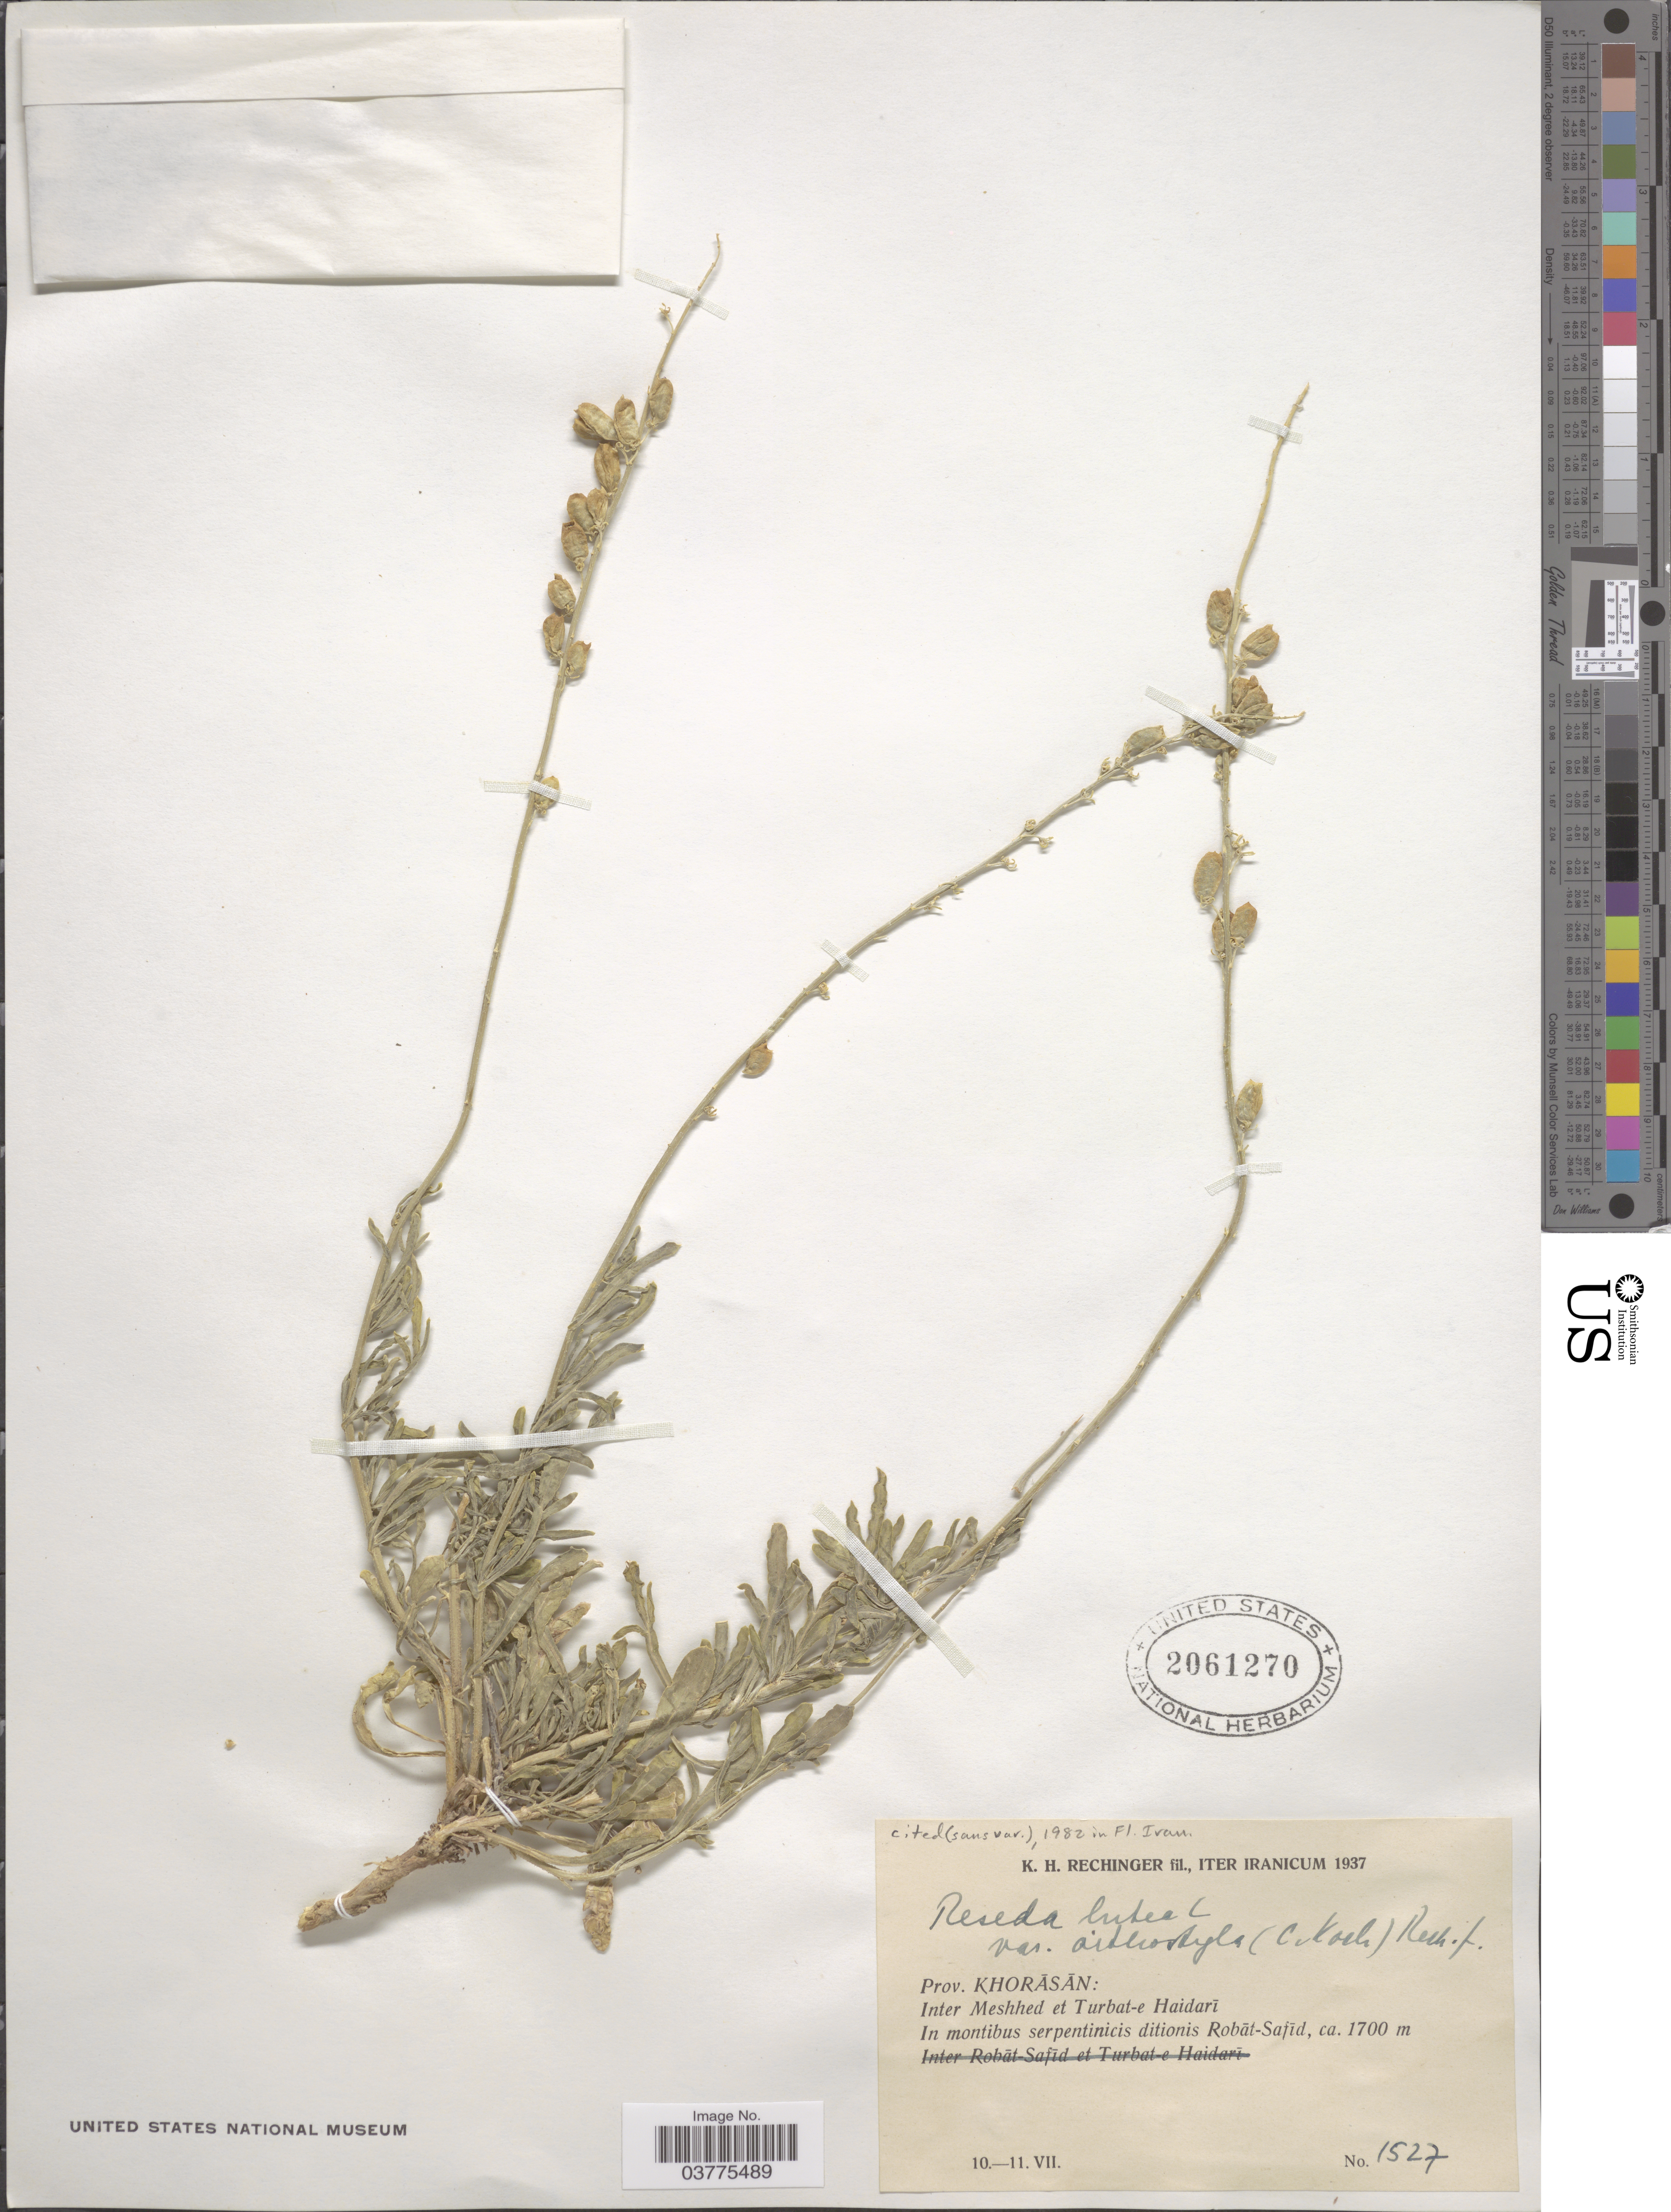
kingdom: Plantae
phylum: Tracheophyta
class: Magnoliopsida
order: Brassicales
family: Resedaceae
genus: Reseda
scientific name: Reseda lutea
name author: L.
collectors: K. H. Rechinger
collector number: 1527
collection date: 1937-07-10/1937-07-11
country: Iran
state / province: Khorasan [obsolete]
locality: Iter Iranicum. Inter Meshhed et Turbat-e Haidarī. In montibus serpentinicis ditionis Robā-Safīd.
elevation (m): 1700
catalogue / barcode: US 2061270